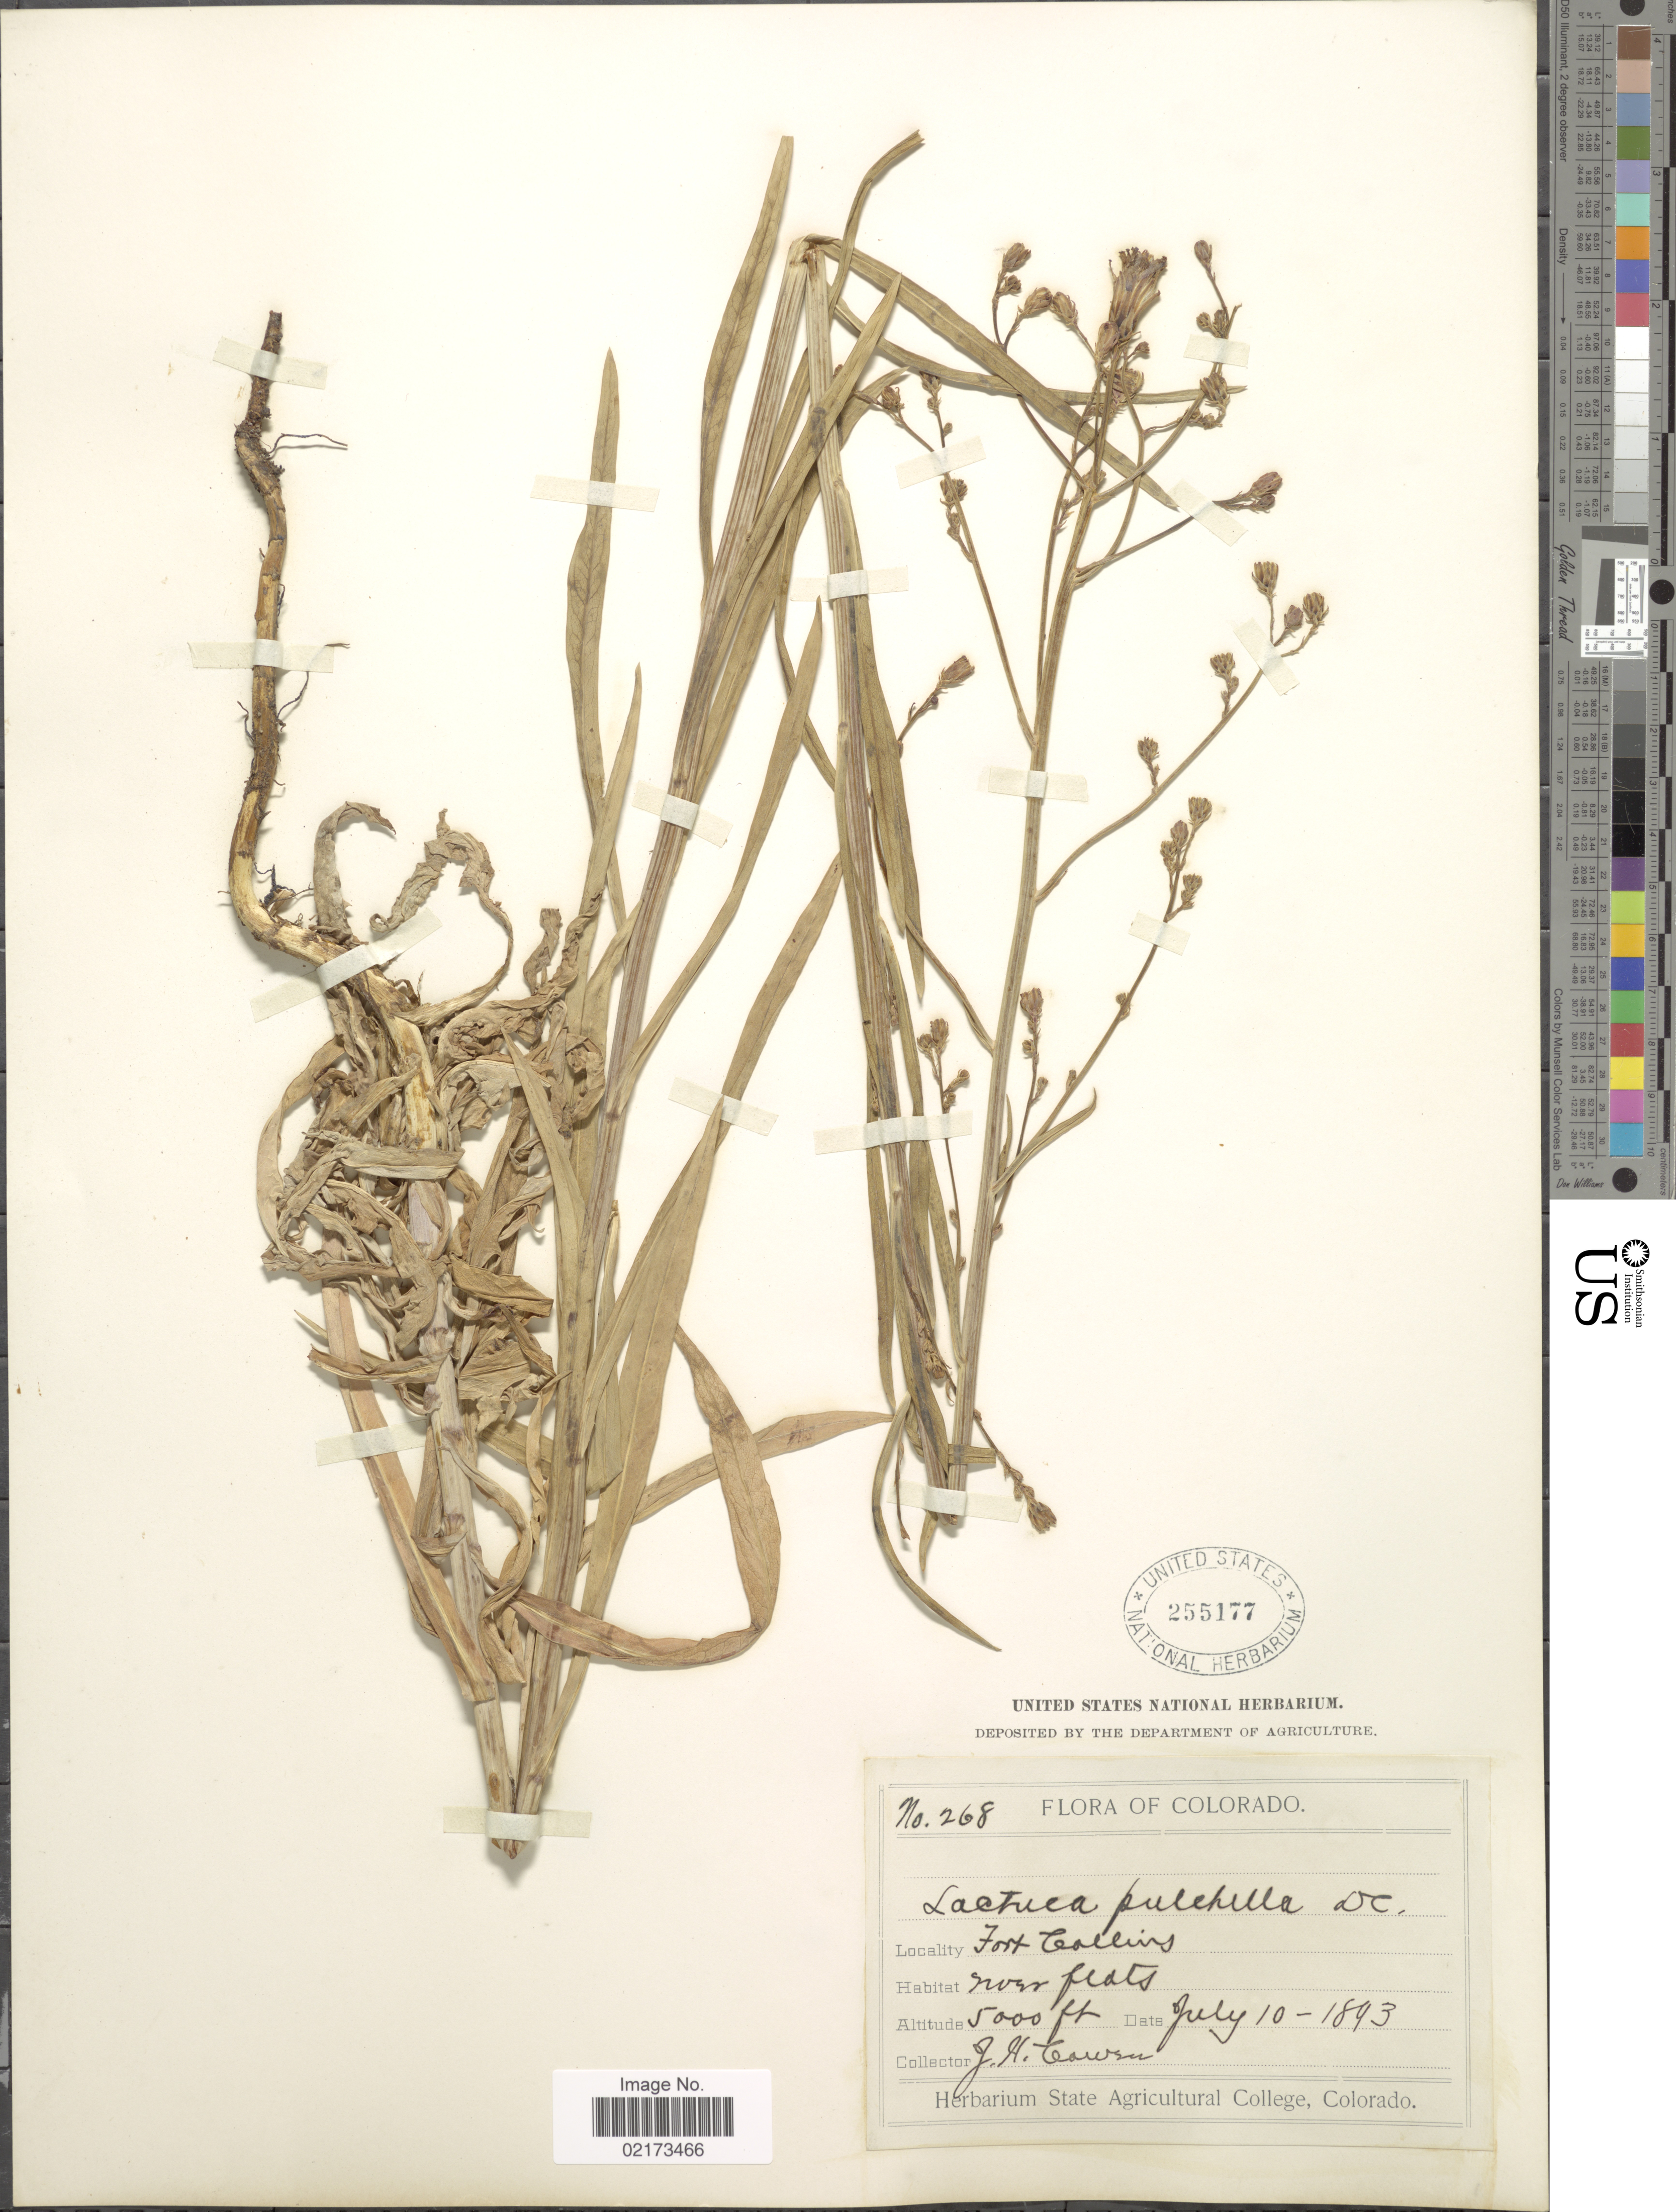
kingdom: Plantae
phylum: Tracheophyta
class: Magnoliopsida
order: Asterales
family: Asteraceae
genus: Lactuca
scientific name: Lactuca tatarica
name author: (L.) C.A. Mey.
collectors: J. H. Cowen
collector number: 268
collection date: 1893-07-10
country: United States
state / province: Colorado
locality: Fort Collins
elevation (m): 1524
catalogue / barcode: US 255177